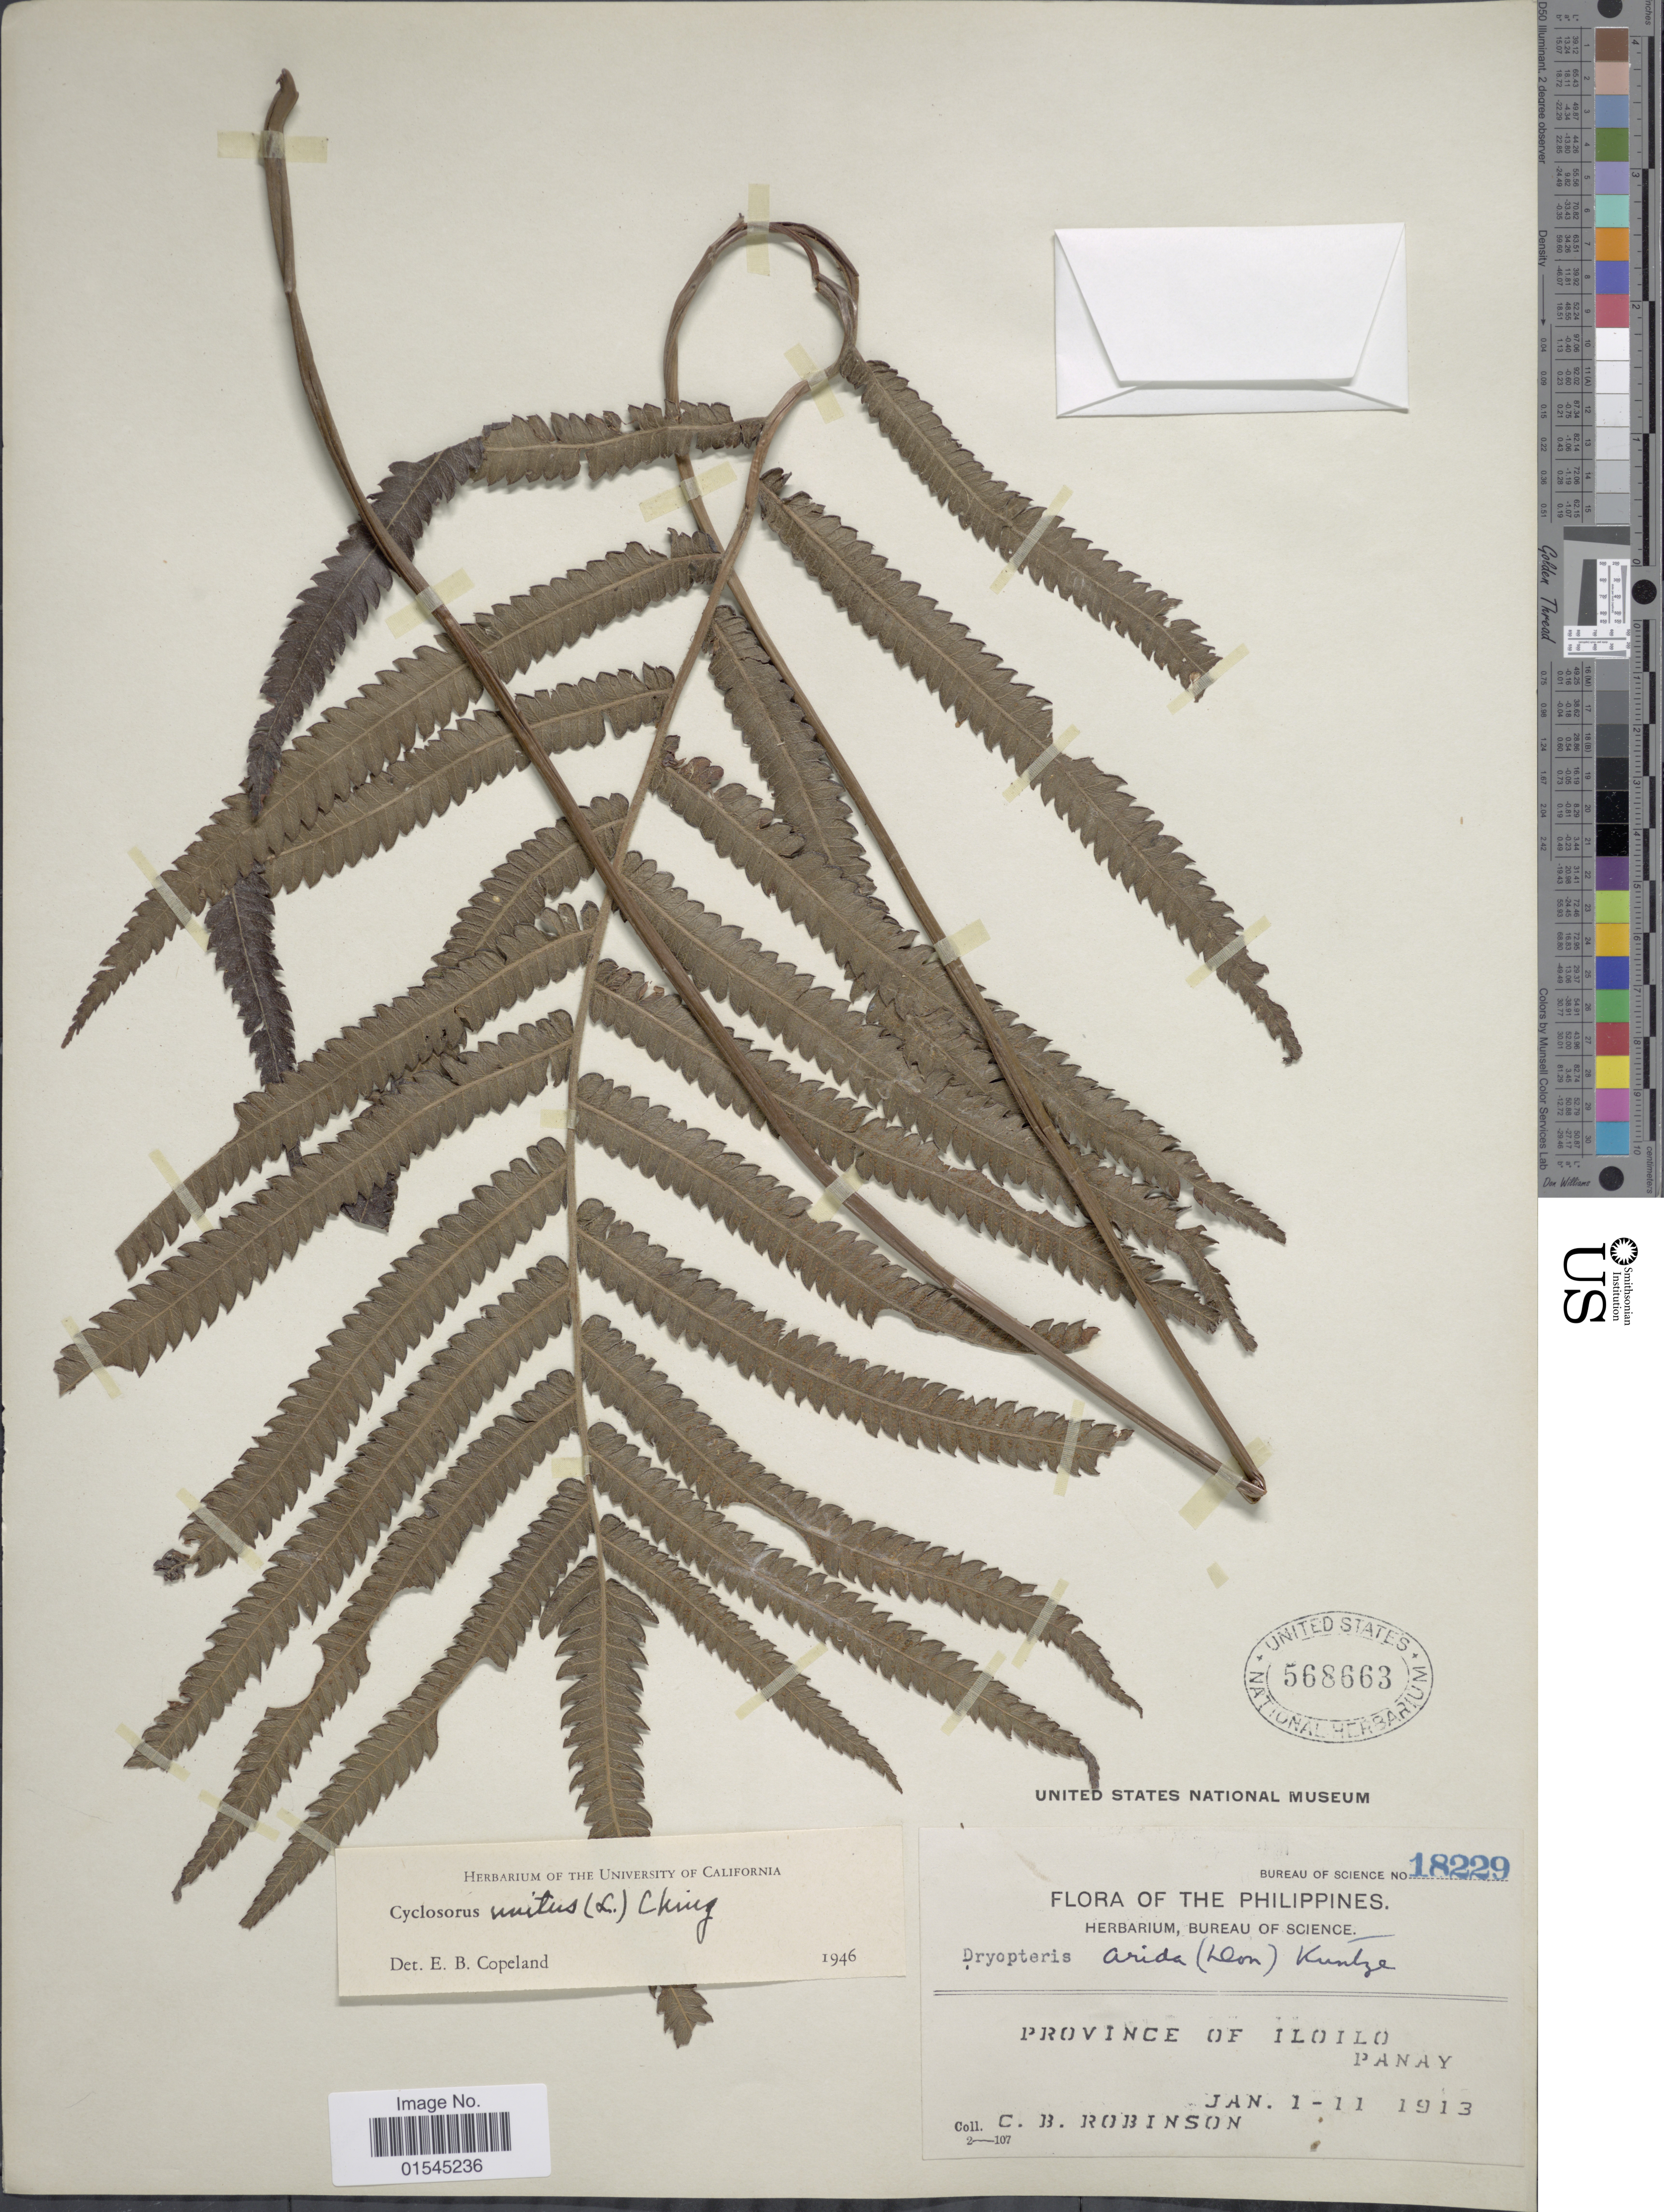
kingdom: Plantae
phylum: Tracheophyta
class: Polypodiopsida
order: Polypodiales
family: Thelypteridaceae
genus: Sphaerostephanos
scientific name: Sphaerostephanos unitus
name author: (L.) Holttum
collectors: C. Brobinson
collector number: Bureau of Science 18229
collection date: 1913-01-01/1913-01-11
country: Philippines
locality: Province of Iloilo, Panay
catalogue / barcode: US 568663